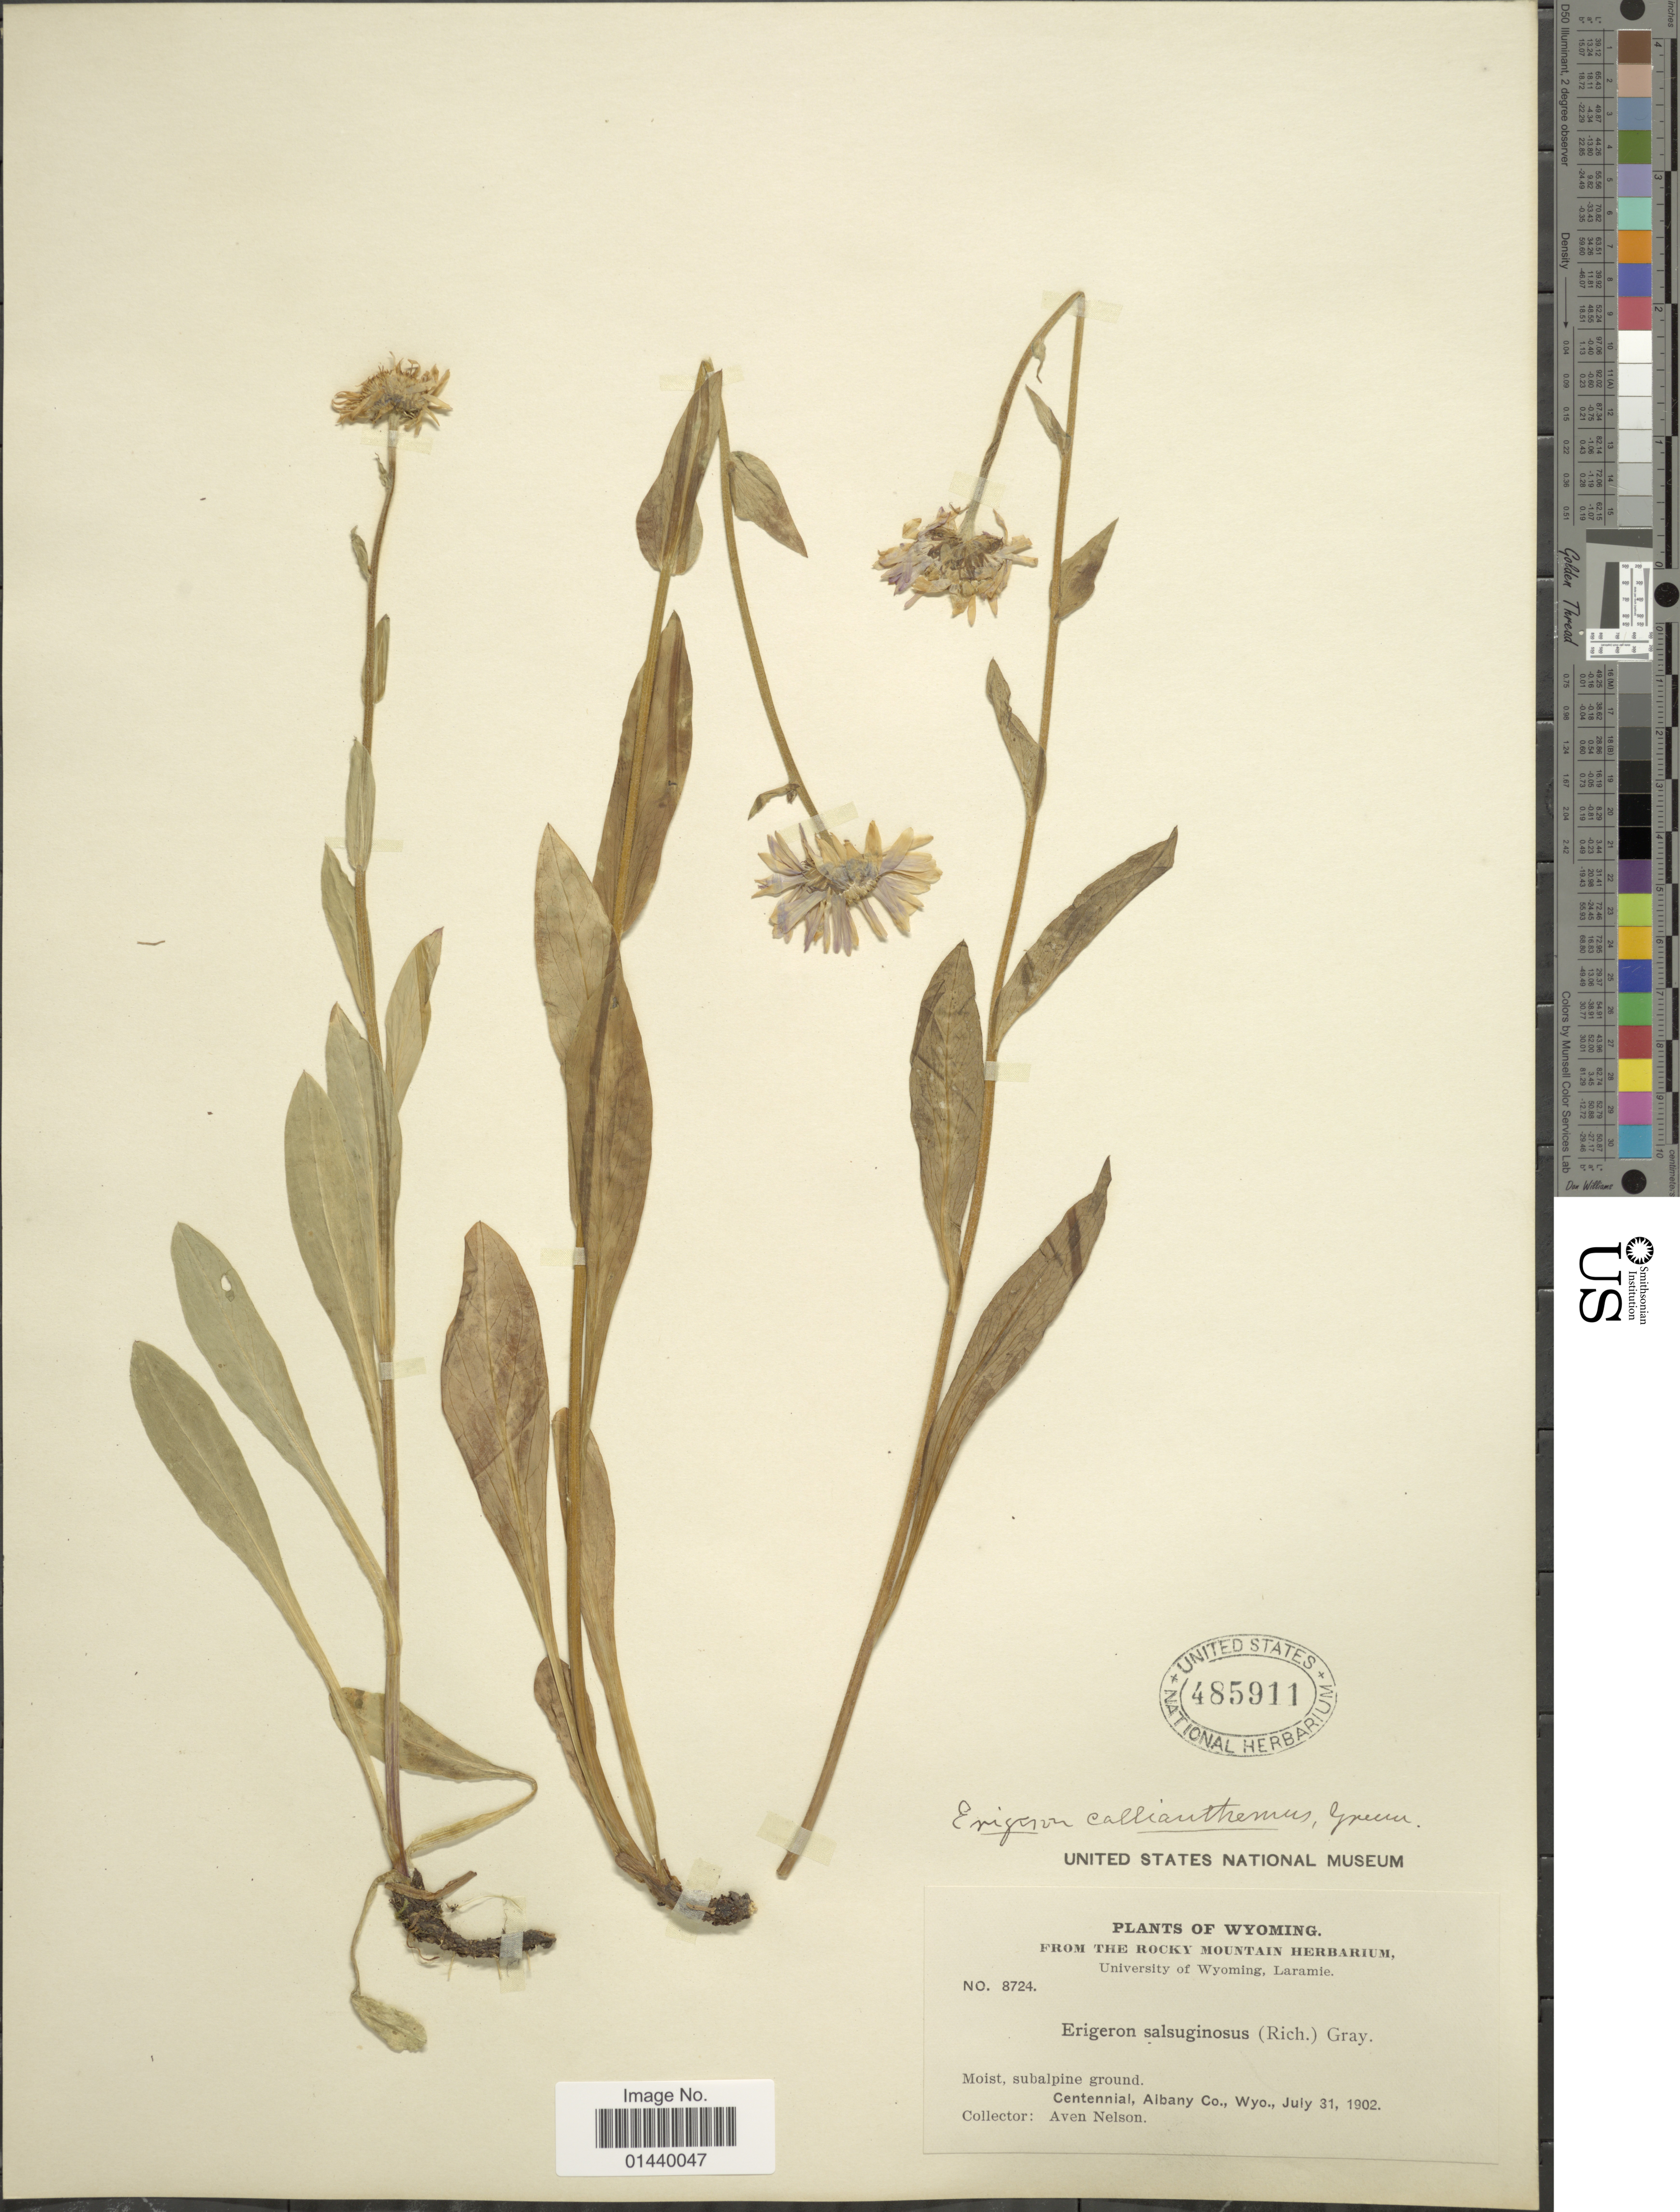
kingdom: Plantae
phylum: Tracheophyta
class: Magnoliopsida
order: Asterales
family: Asteraceae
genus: Erigeron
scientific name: Erigeron salsuginosus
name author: (Richardson ex R. Br.) A. Gray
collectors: A. Nelson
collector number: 8724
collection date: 1902-07-31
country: United States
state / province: Wyoming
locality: Centennial, Albany Co., Wyo.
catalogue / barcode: US 485911